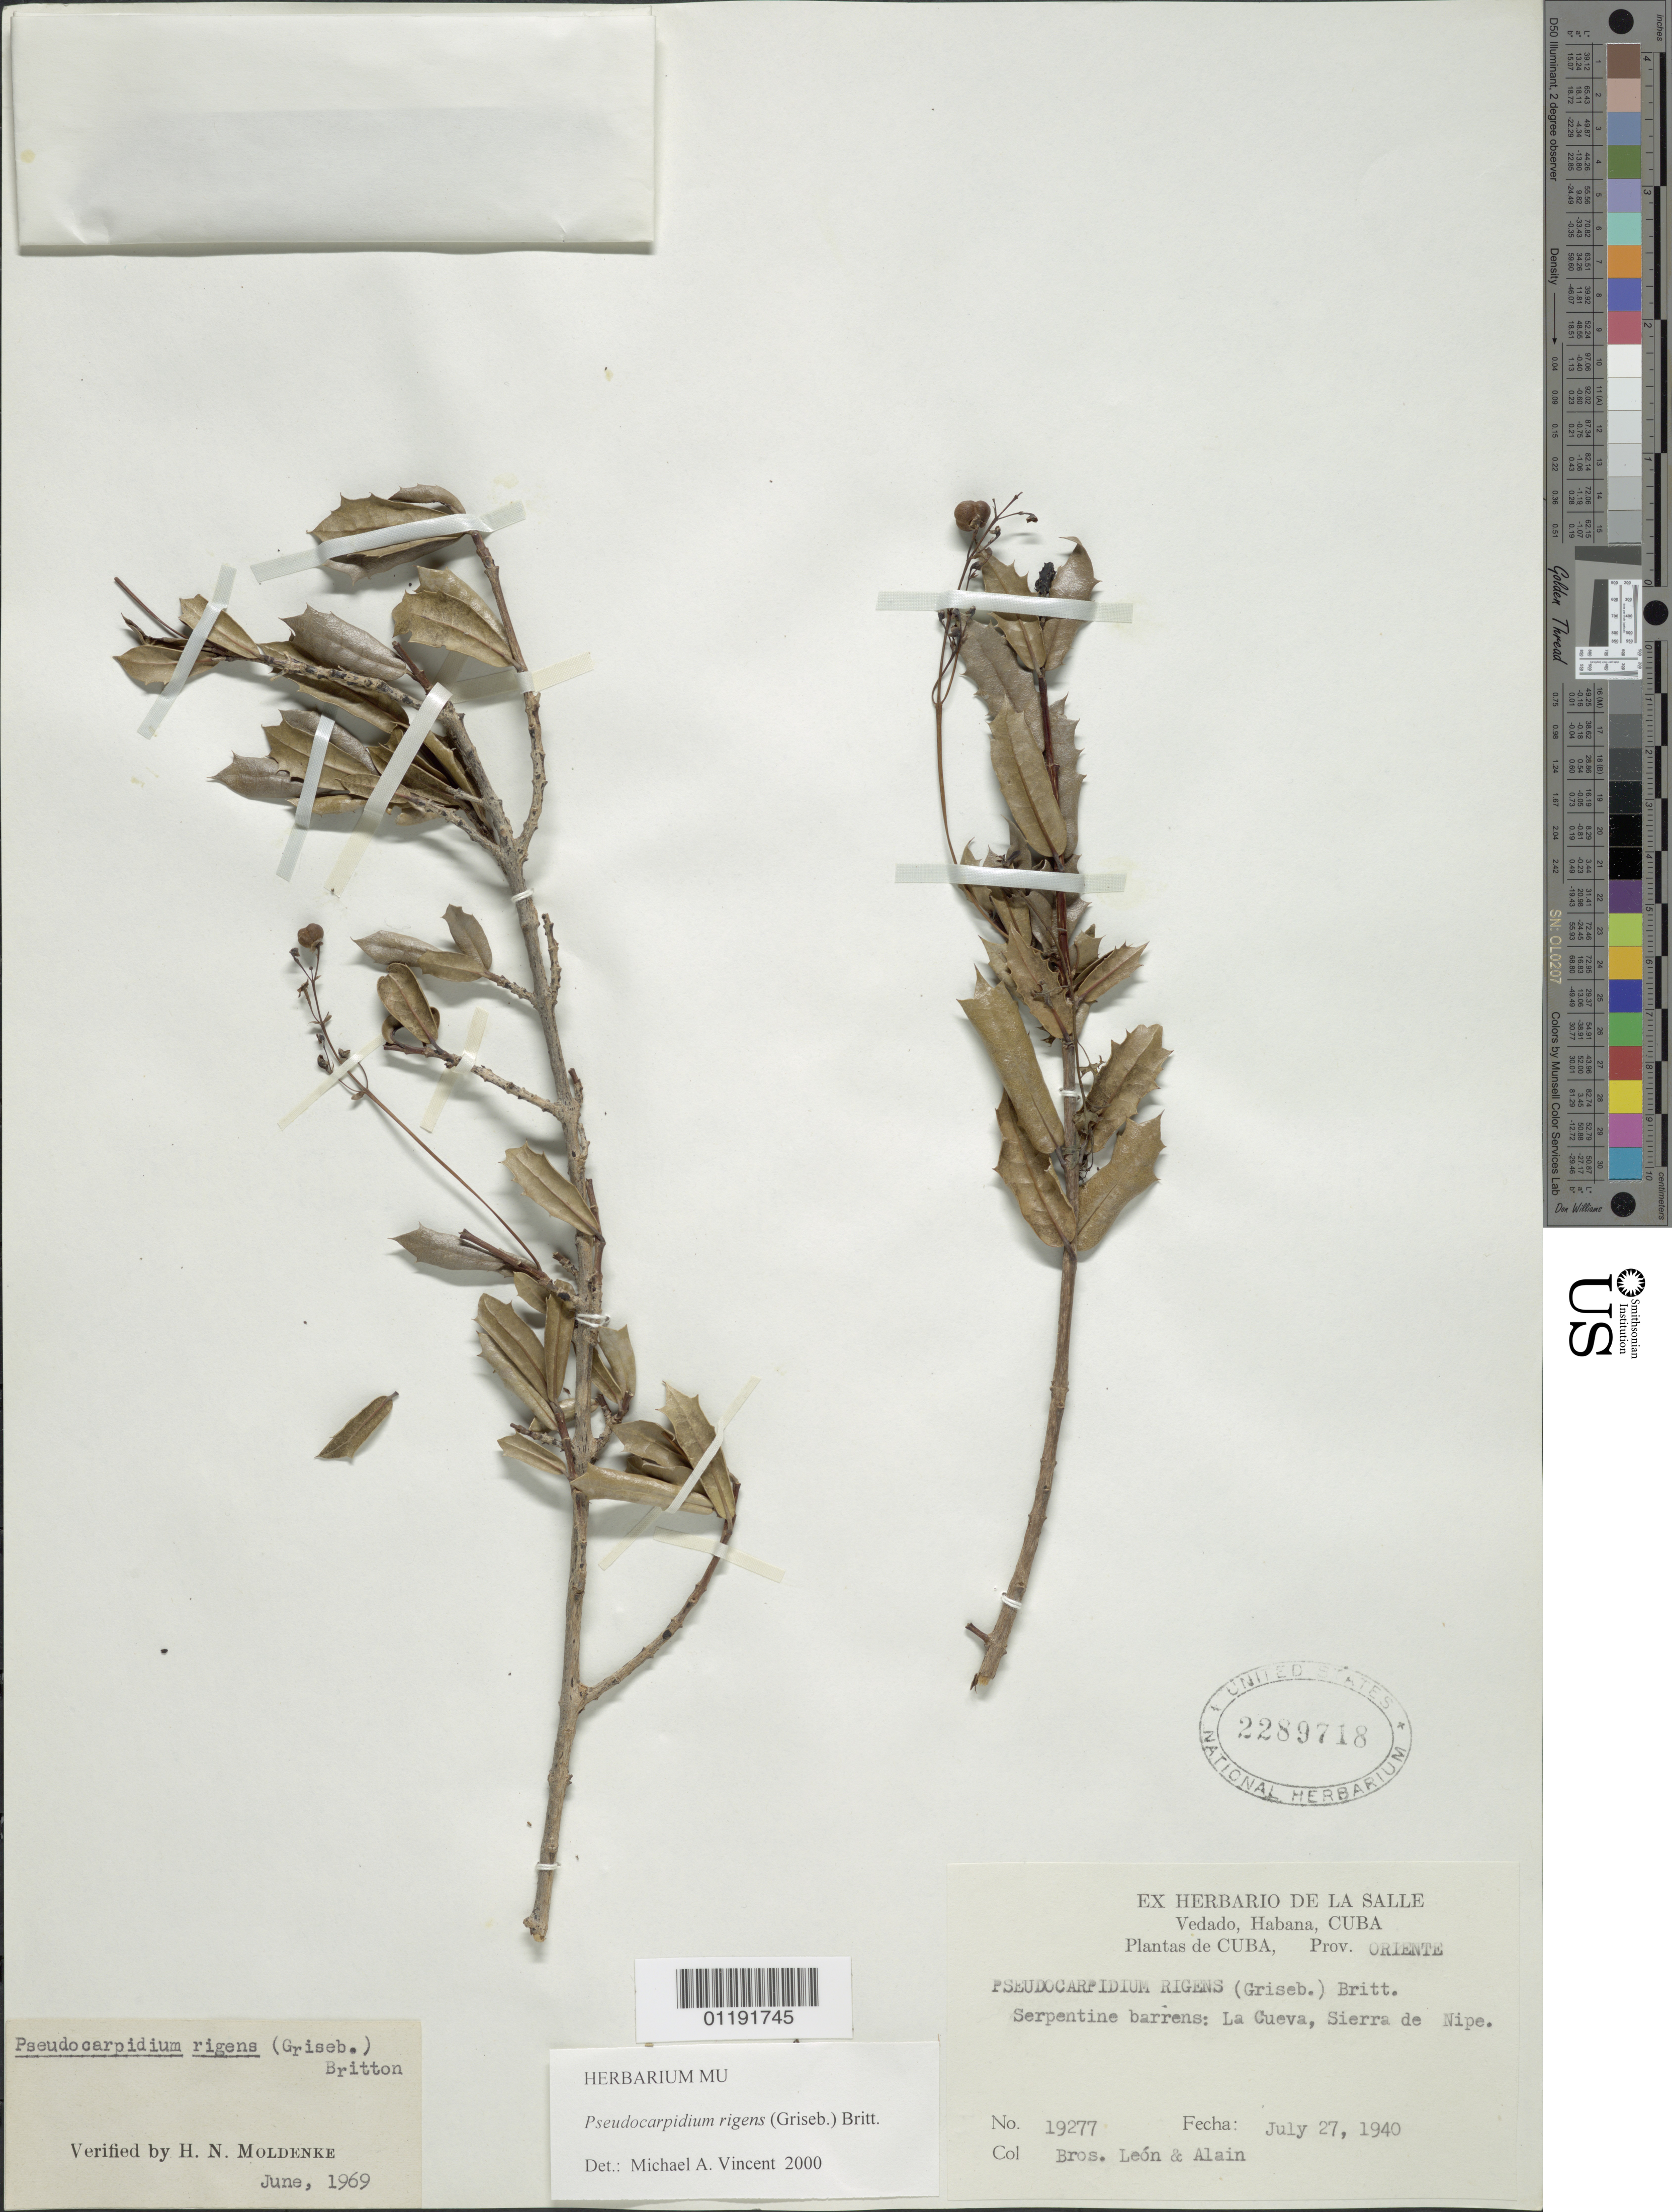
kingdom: Plantae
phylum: Tracheophyta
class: Magnoliopsida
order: Lamiales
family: Lamiaceae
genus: Pseudocarpidium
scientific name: Pseudocarpidium rigens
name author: (Griseb.) Britton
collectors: Bro. León & A. H. Liogier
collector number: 19277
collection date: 1940-07-27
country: Cuba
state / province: Oriente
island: Cuba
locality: Sierra de Nipe, La Cueva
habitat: Serpentine barrens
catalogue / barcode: US 2289718